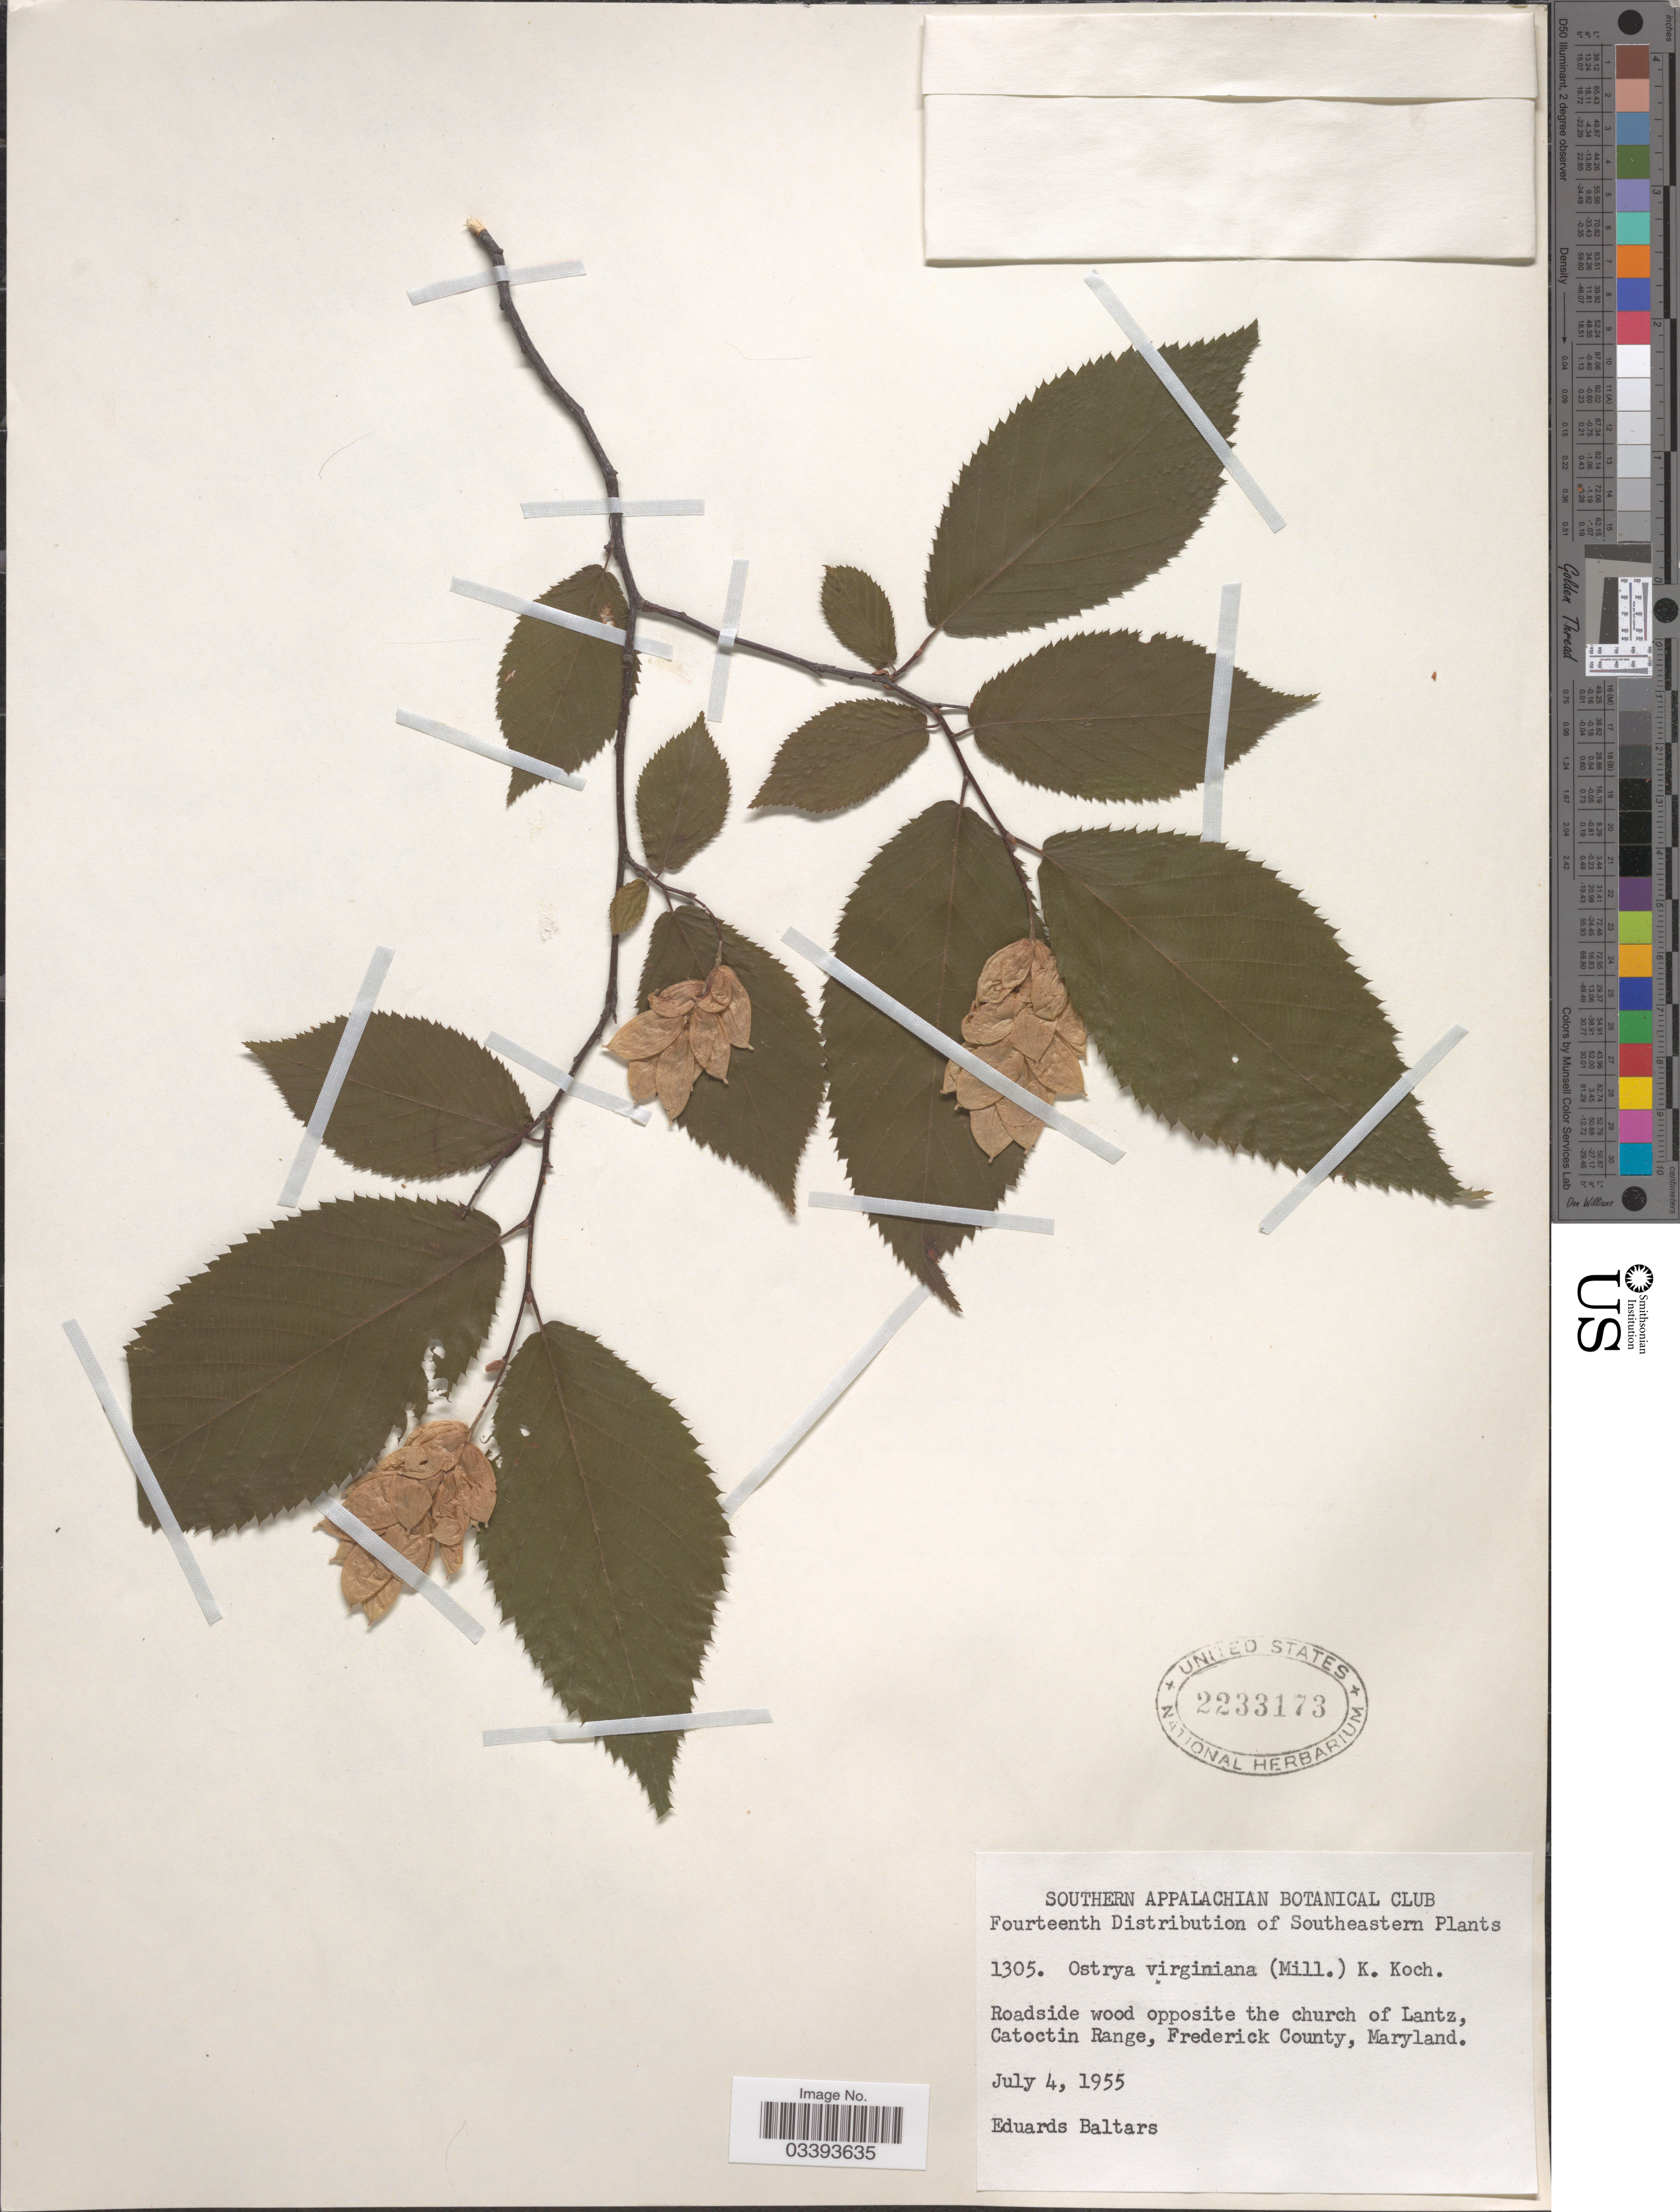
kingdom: Plantae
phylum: Tracheophyta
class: Magnoliopsida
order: Fagales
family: Betulaceae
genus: Ostrya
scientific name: Ostrya virginiana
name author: (Mill.) K. Koch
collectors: E. Baltars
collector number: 1305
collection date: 1955-07-04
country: United States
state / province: Maryland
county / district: Frederick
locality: Southeastern. Roadside wood opposite the church of Lantz, Catoctin Range, Frederick County.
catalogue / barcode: US 2233173